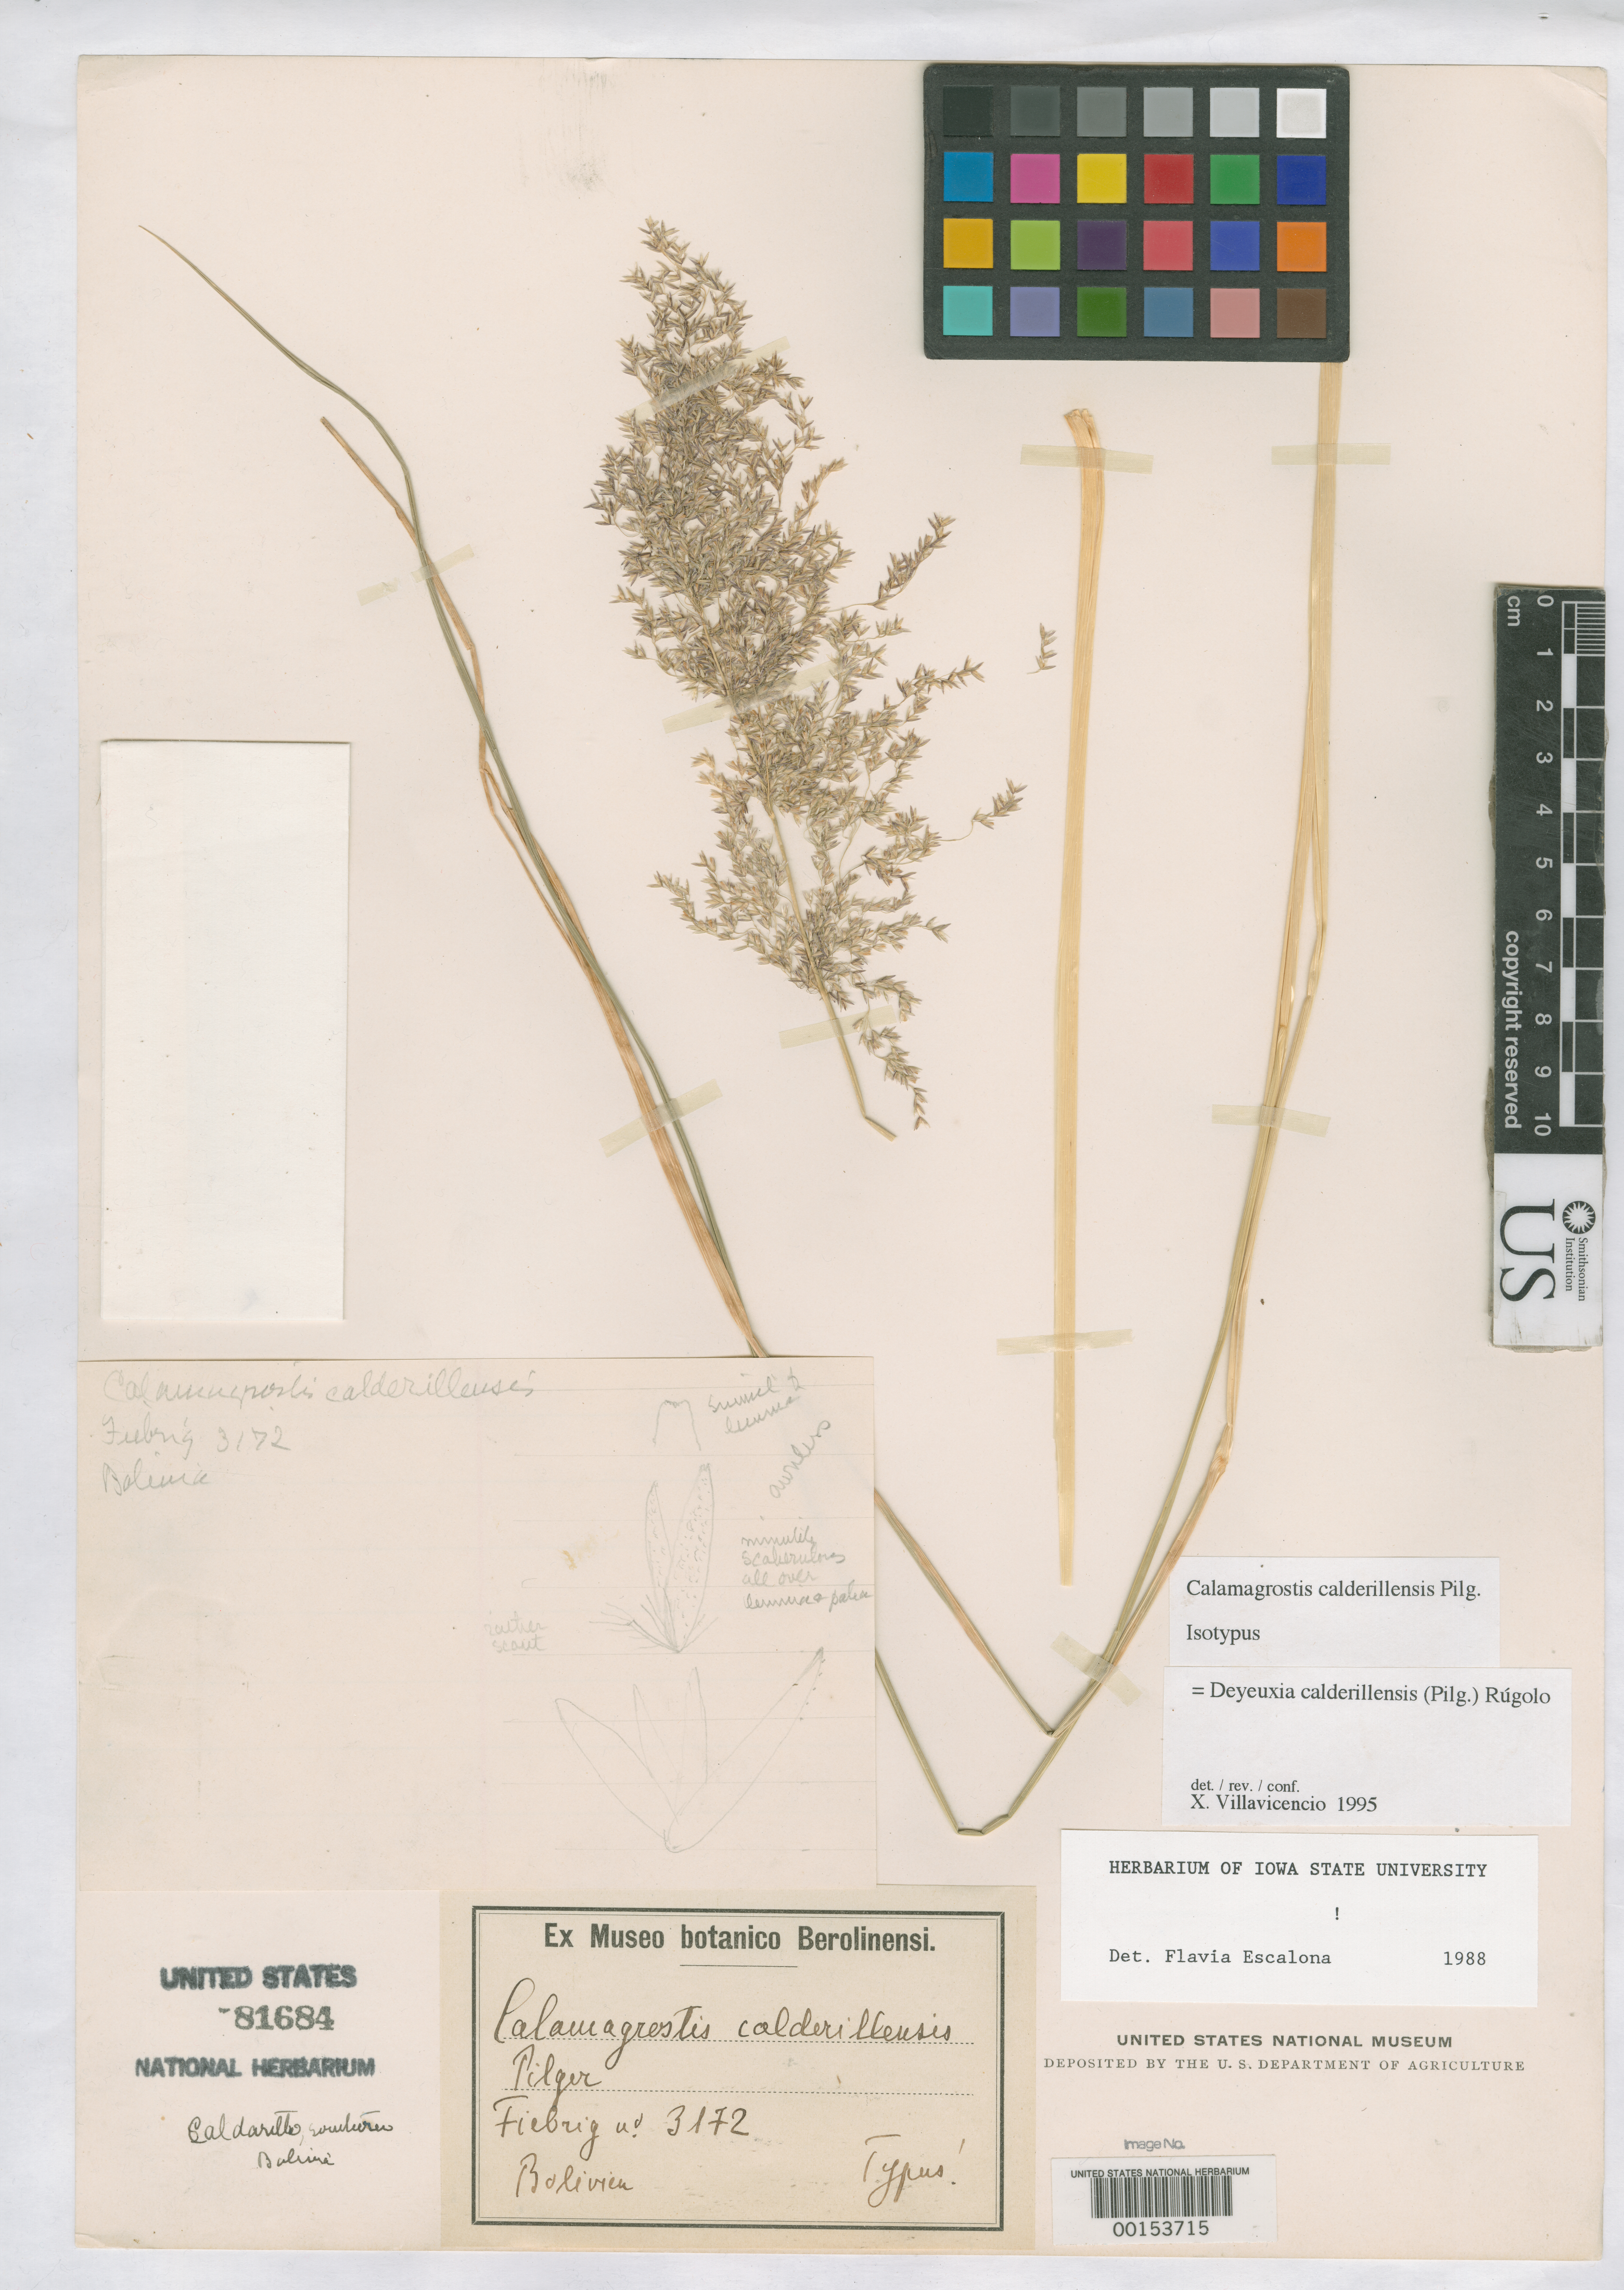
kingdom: Plantae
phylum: Tracheophyta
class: Liliopsida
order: Poales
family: Poaceae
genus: Calamagrostis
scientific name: Calamagrostis calderillensis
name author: Pilg.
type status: Holotype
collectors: K. Fiebrig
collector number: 3172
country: Bolivia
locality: Calderillo.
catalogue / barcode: US 81684